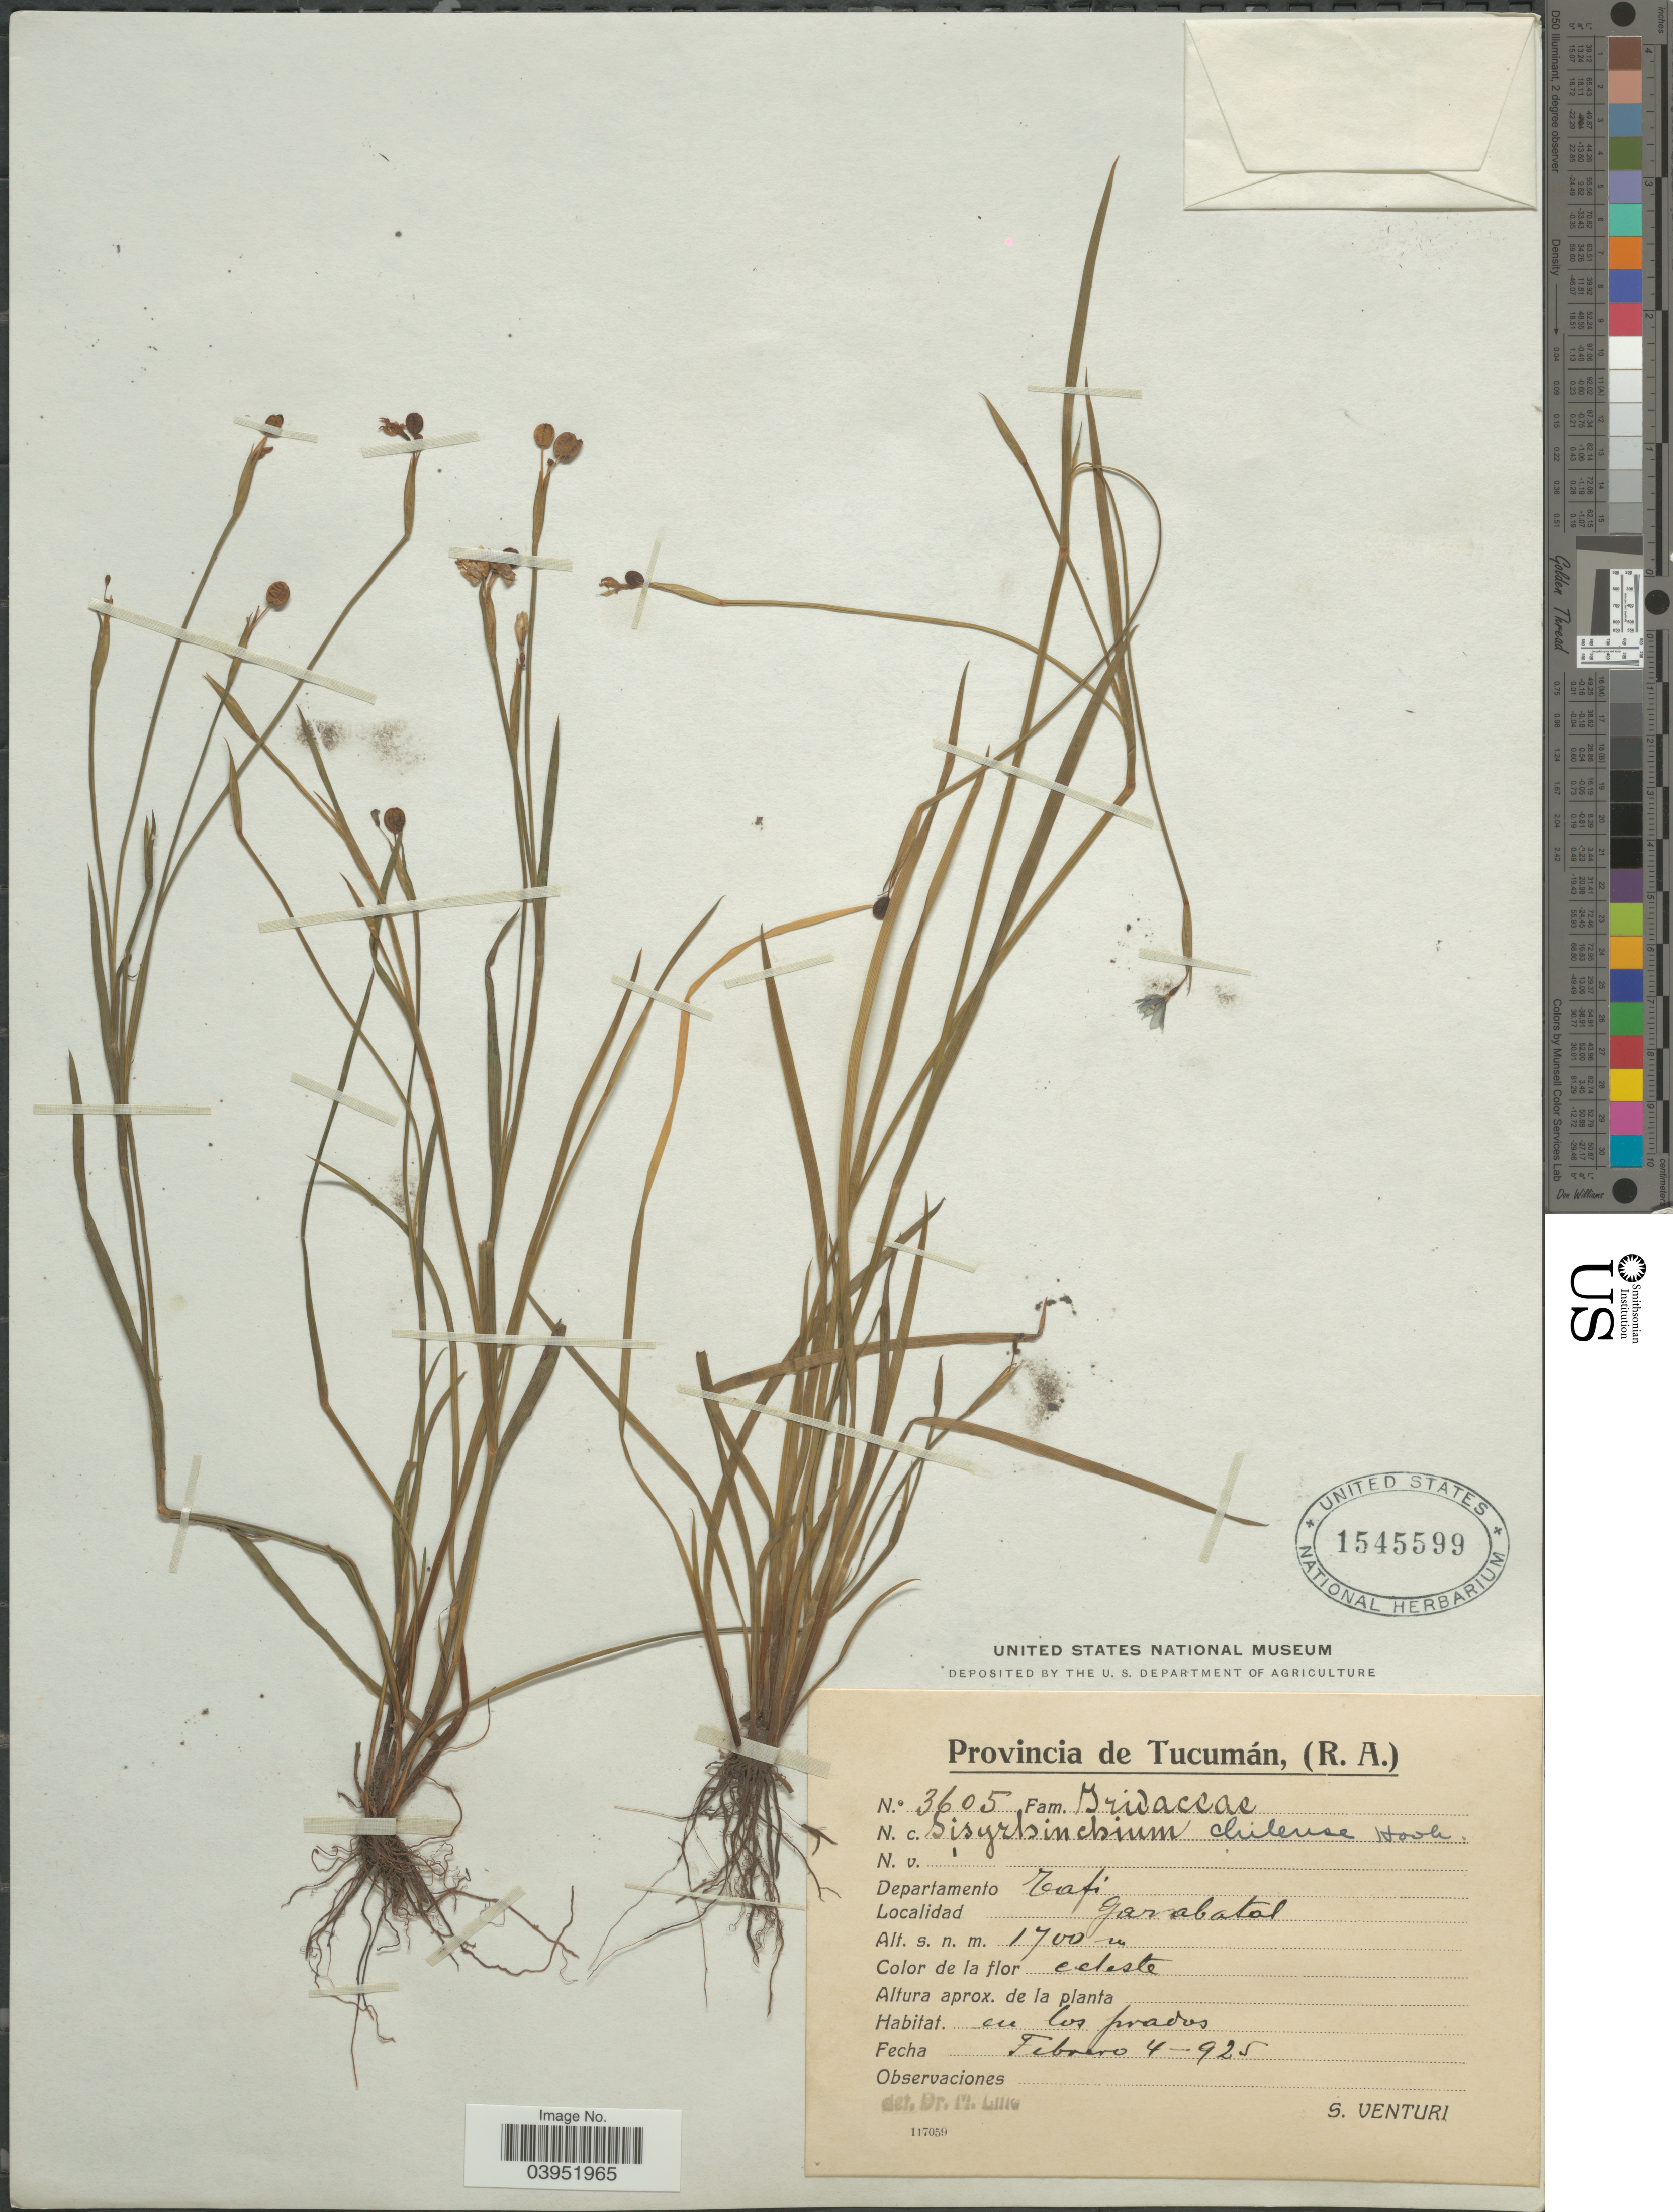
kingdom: Plantae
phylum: Tracheophyta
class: Liliopsida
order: Asparagales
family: Iridaceae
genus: Sisyrinchium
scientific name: Sisyrinchium chilense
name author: Hook.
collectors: S. Venturi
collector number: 3605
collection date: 1925-02-04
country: Argentina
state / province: Tucuman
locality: Departamento Tafí. Garnabatal.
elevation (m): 1700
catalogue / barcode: US 1545599